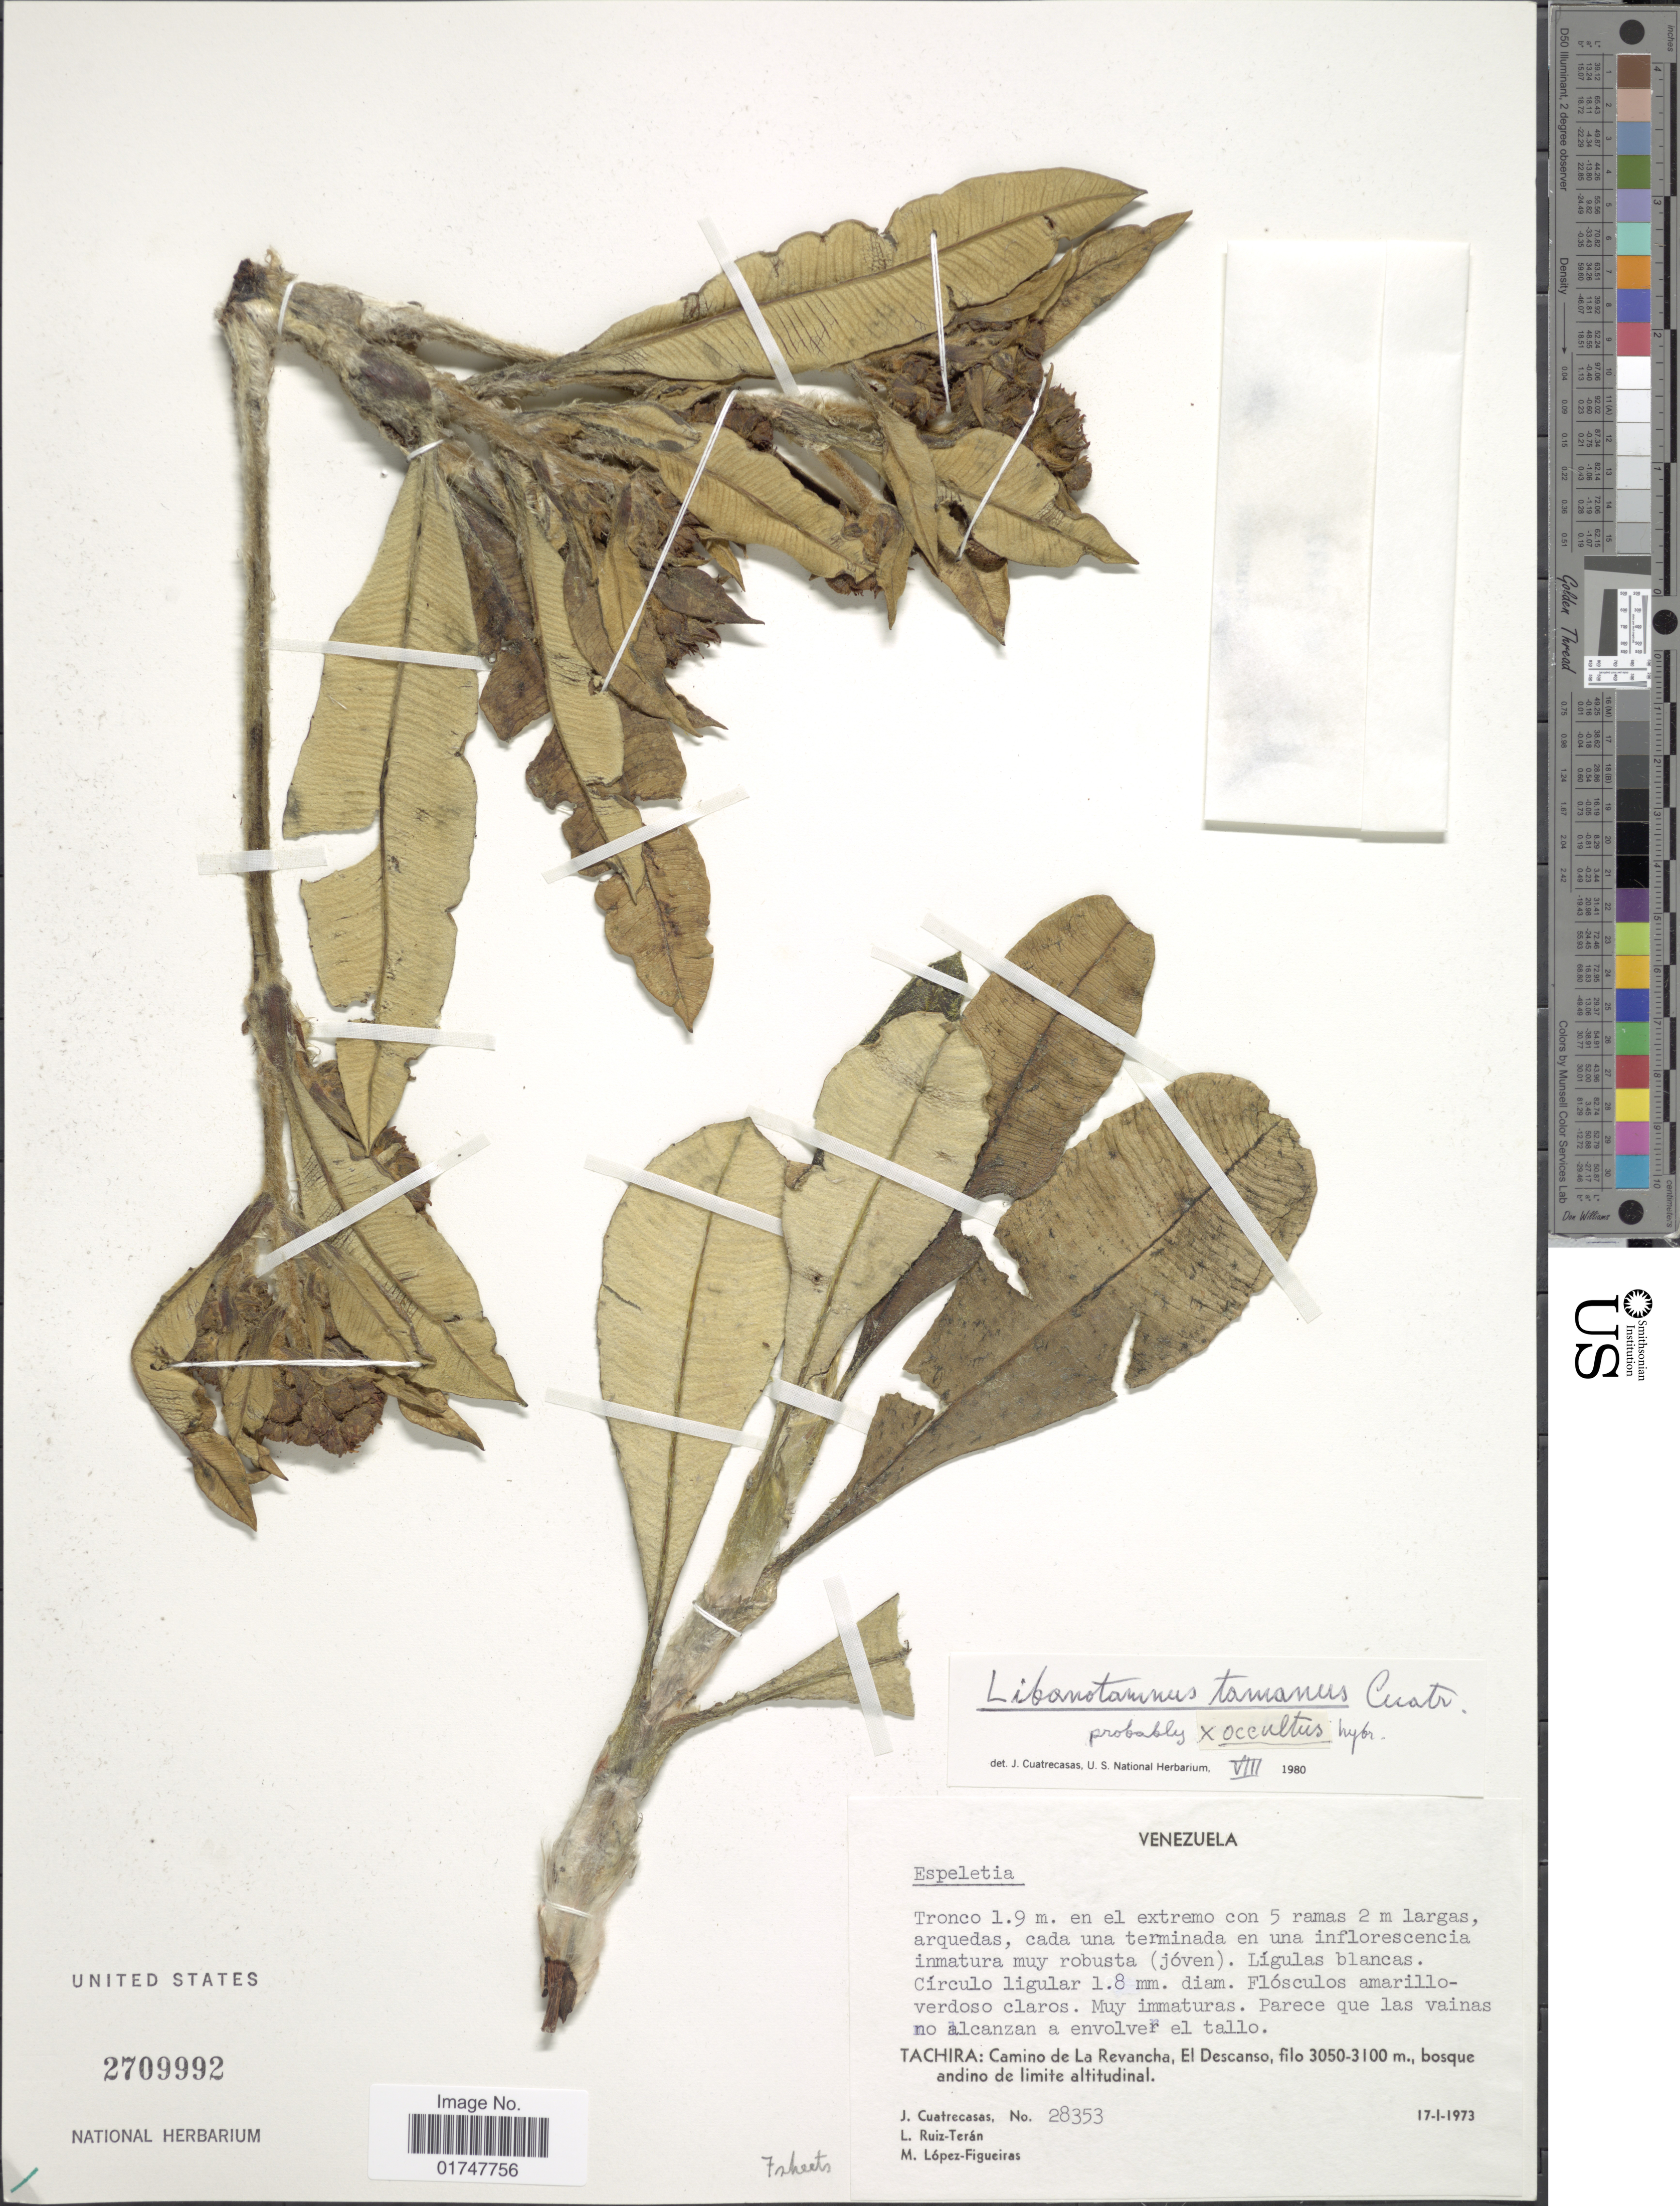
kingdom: Plantae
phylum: Tracheophyta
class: Magnoliopsida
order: Asterales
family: Asteraceae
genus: Libanothamnus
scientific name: Libanothamnus tamanus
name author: (Cuatrec.) Cuatrec.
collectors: J. Cuatrecasas, L. E. Ruíz-Terán & M. López Figueiras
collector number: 28353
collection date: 1973-01-17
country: Venezuela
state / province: Tachira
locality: Camino de La Revancha, El Descanso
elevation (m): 3050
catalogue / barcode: US 2709992